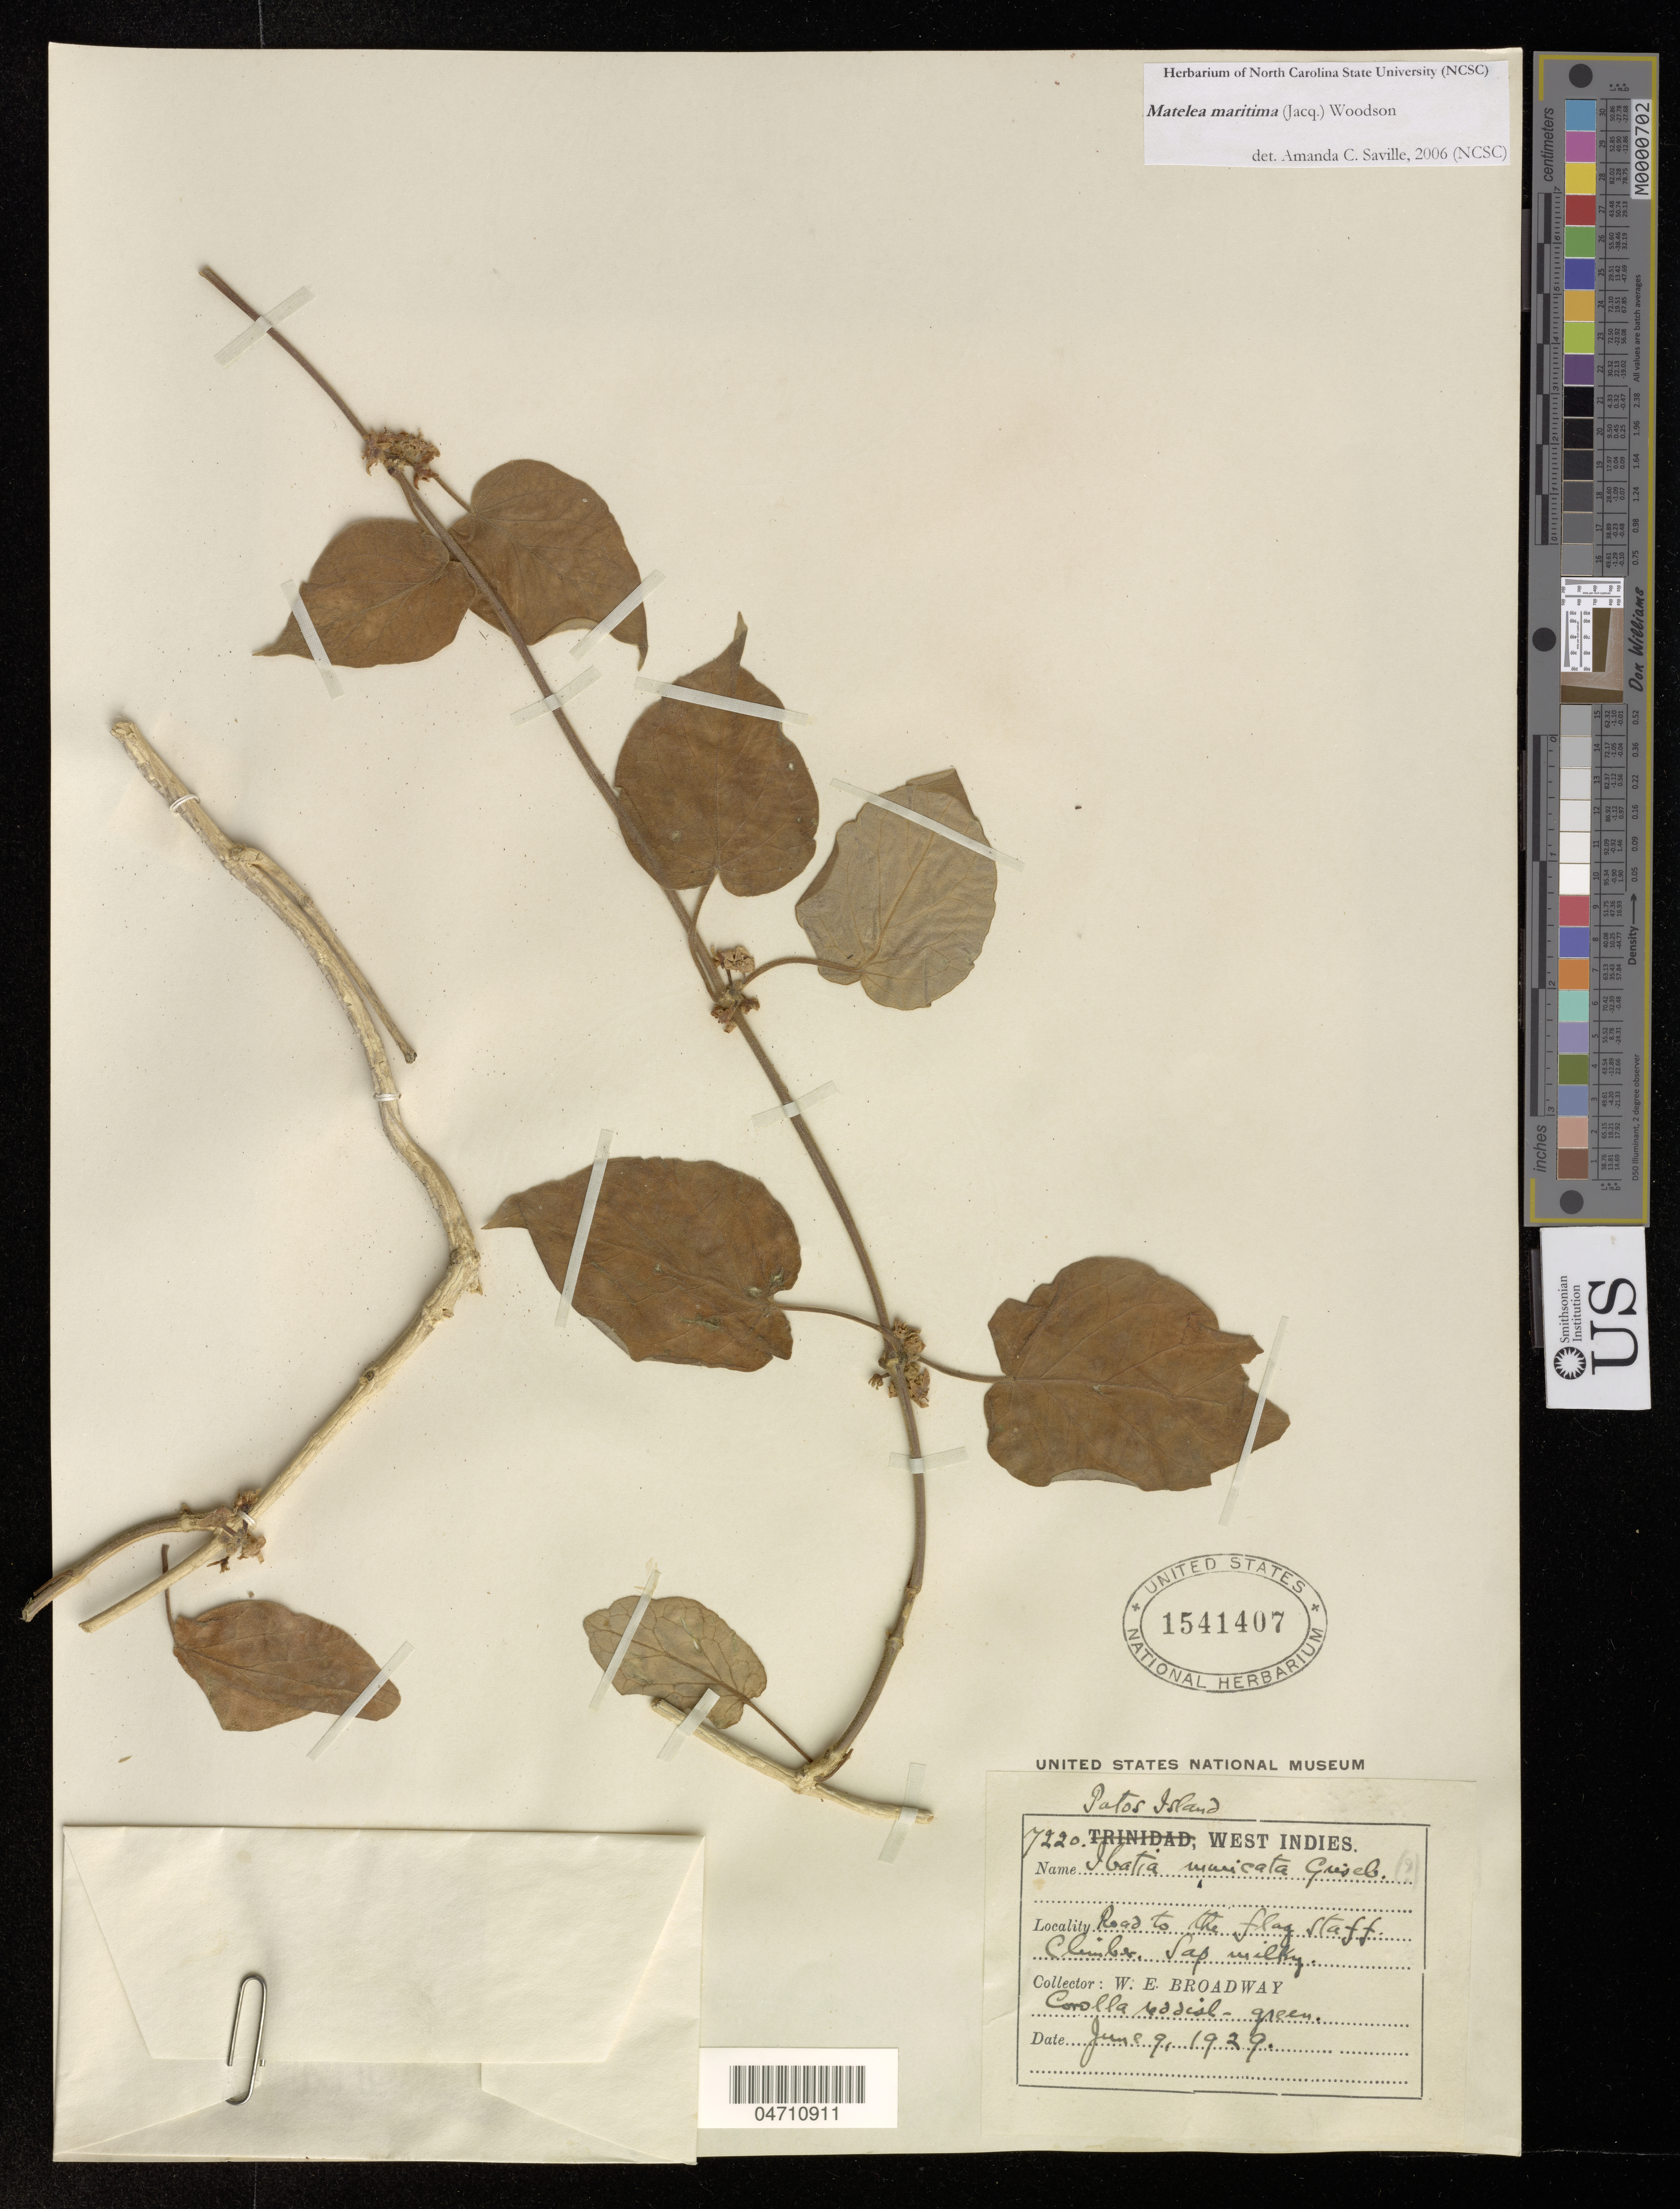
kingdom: Plantae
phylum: Tracheophyta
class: Magnoliopsida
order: Gentianales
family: Apocynaceae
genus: Matelea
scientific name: Matelea maritima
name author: (Jacq.) Woodson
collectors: W. E. Broadway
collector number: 7220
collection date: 1929-06-09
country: United States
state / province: Washington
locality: Patos Island. Road to the flag staff.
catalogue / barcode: US 1541407